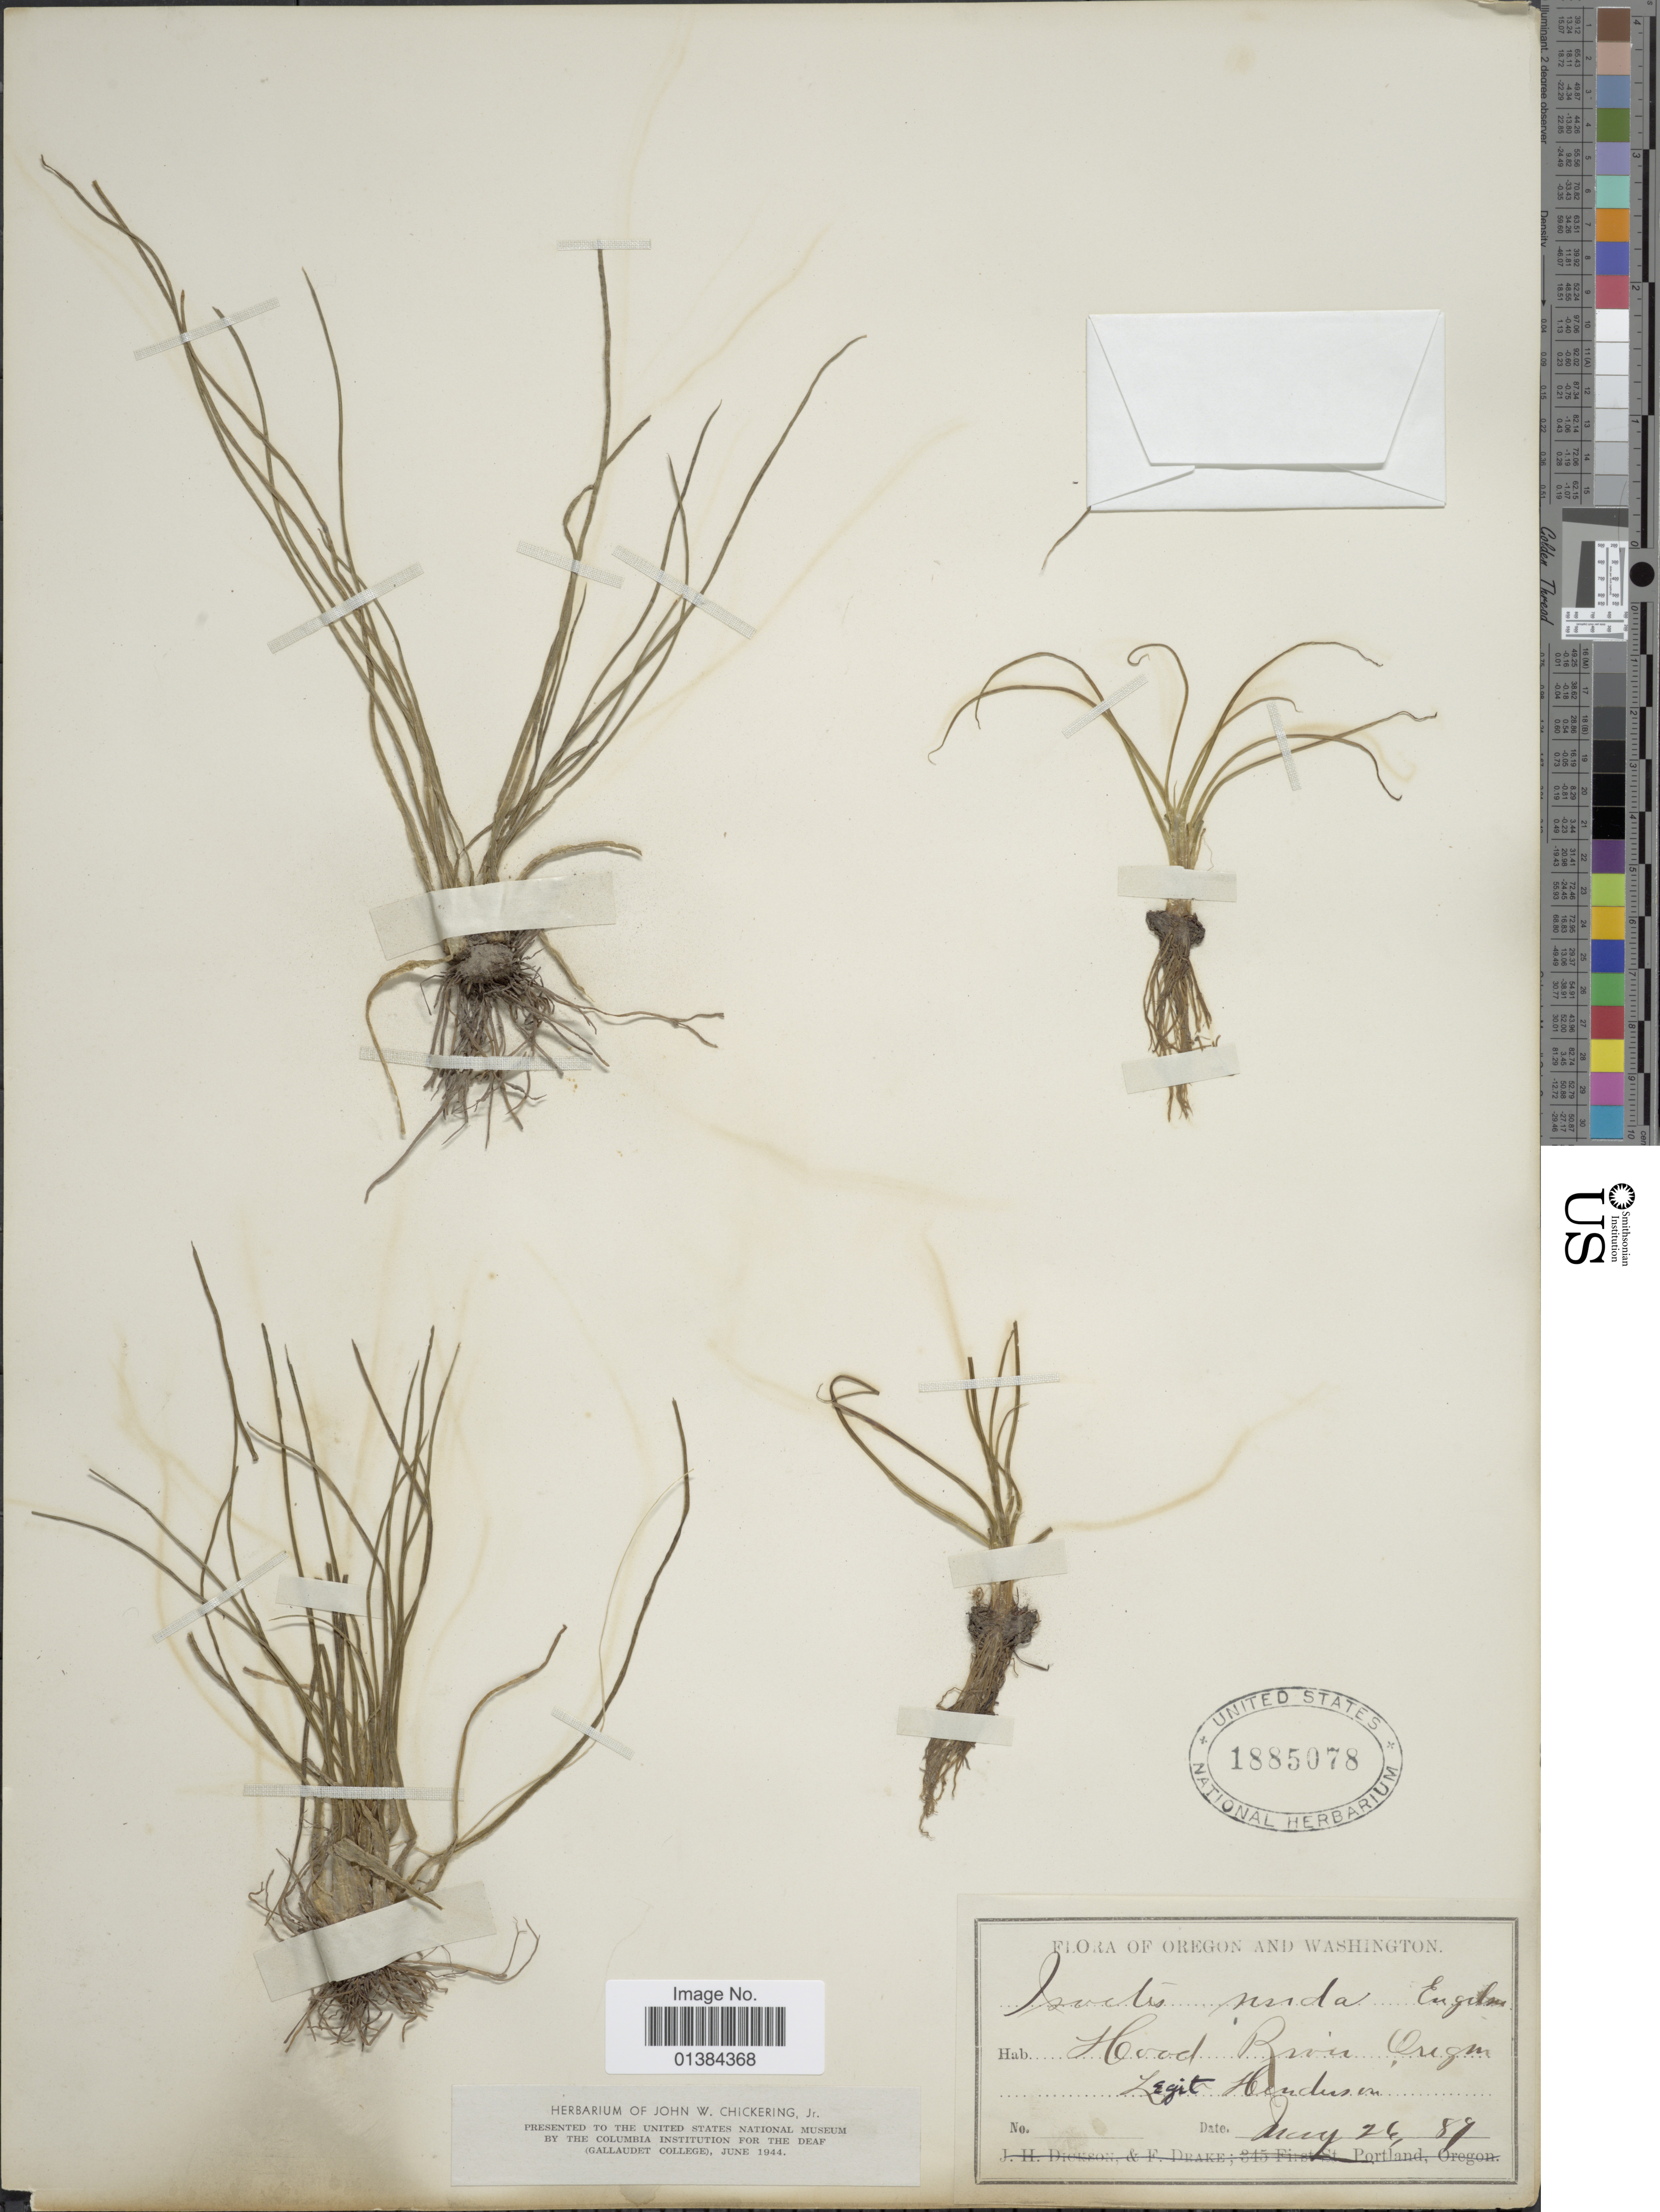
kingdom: Plantae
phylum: Tracheophyta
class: Lycopodiopsida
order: Isoetales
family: Isoetaceae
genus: Isoetes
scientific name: Isoetes sp.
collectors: -. Henderson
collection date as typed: Transcribed d/m/y: 26/5/89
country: United States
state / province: Oregon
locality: Washington. Hood River.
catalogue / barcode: US 1885078